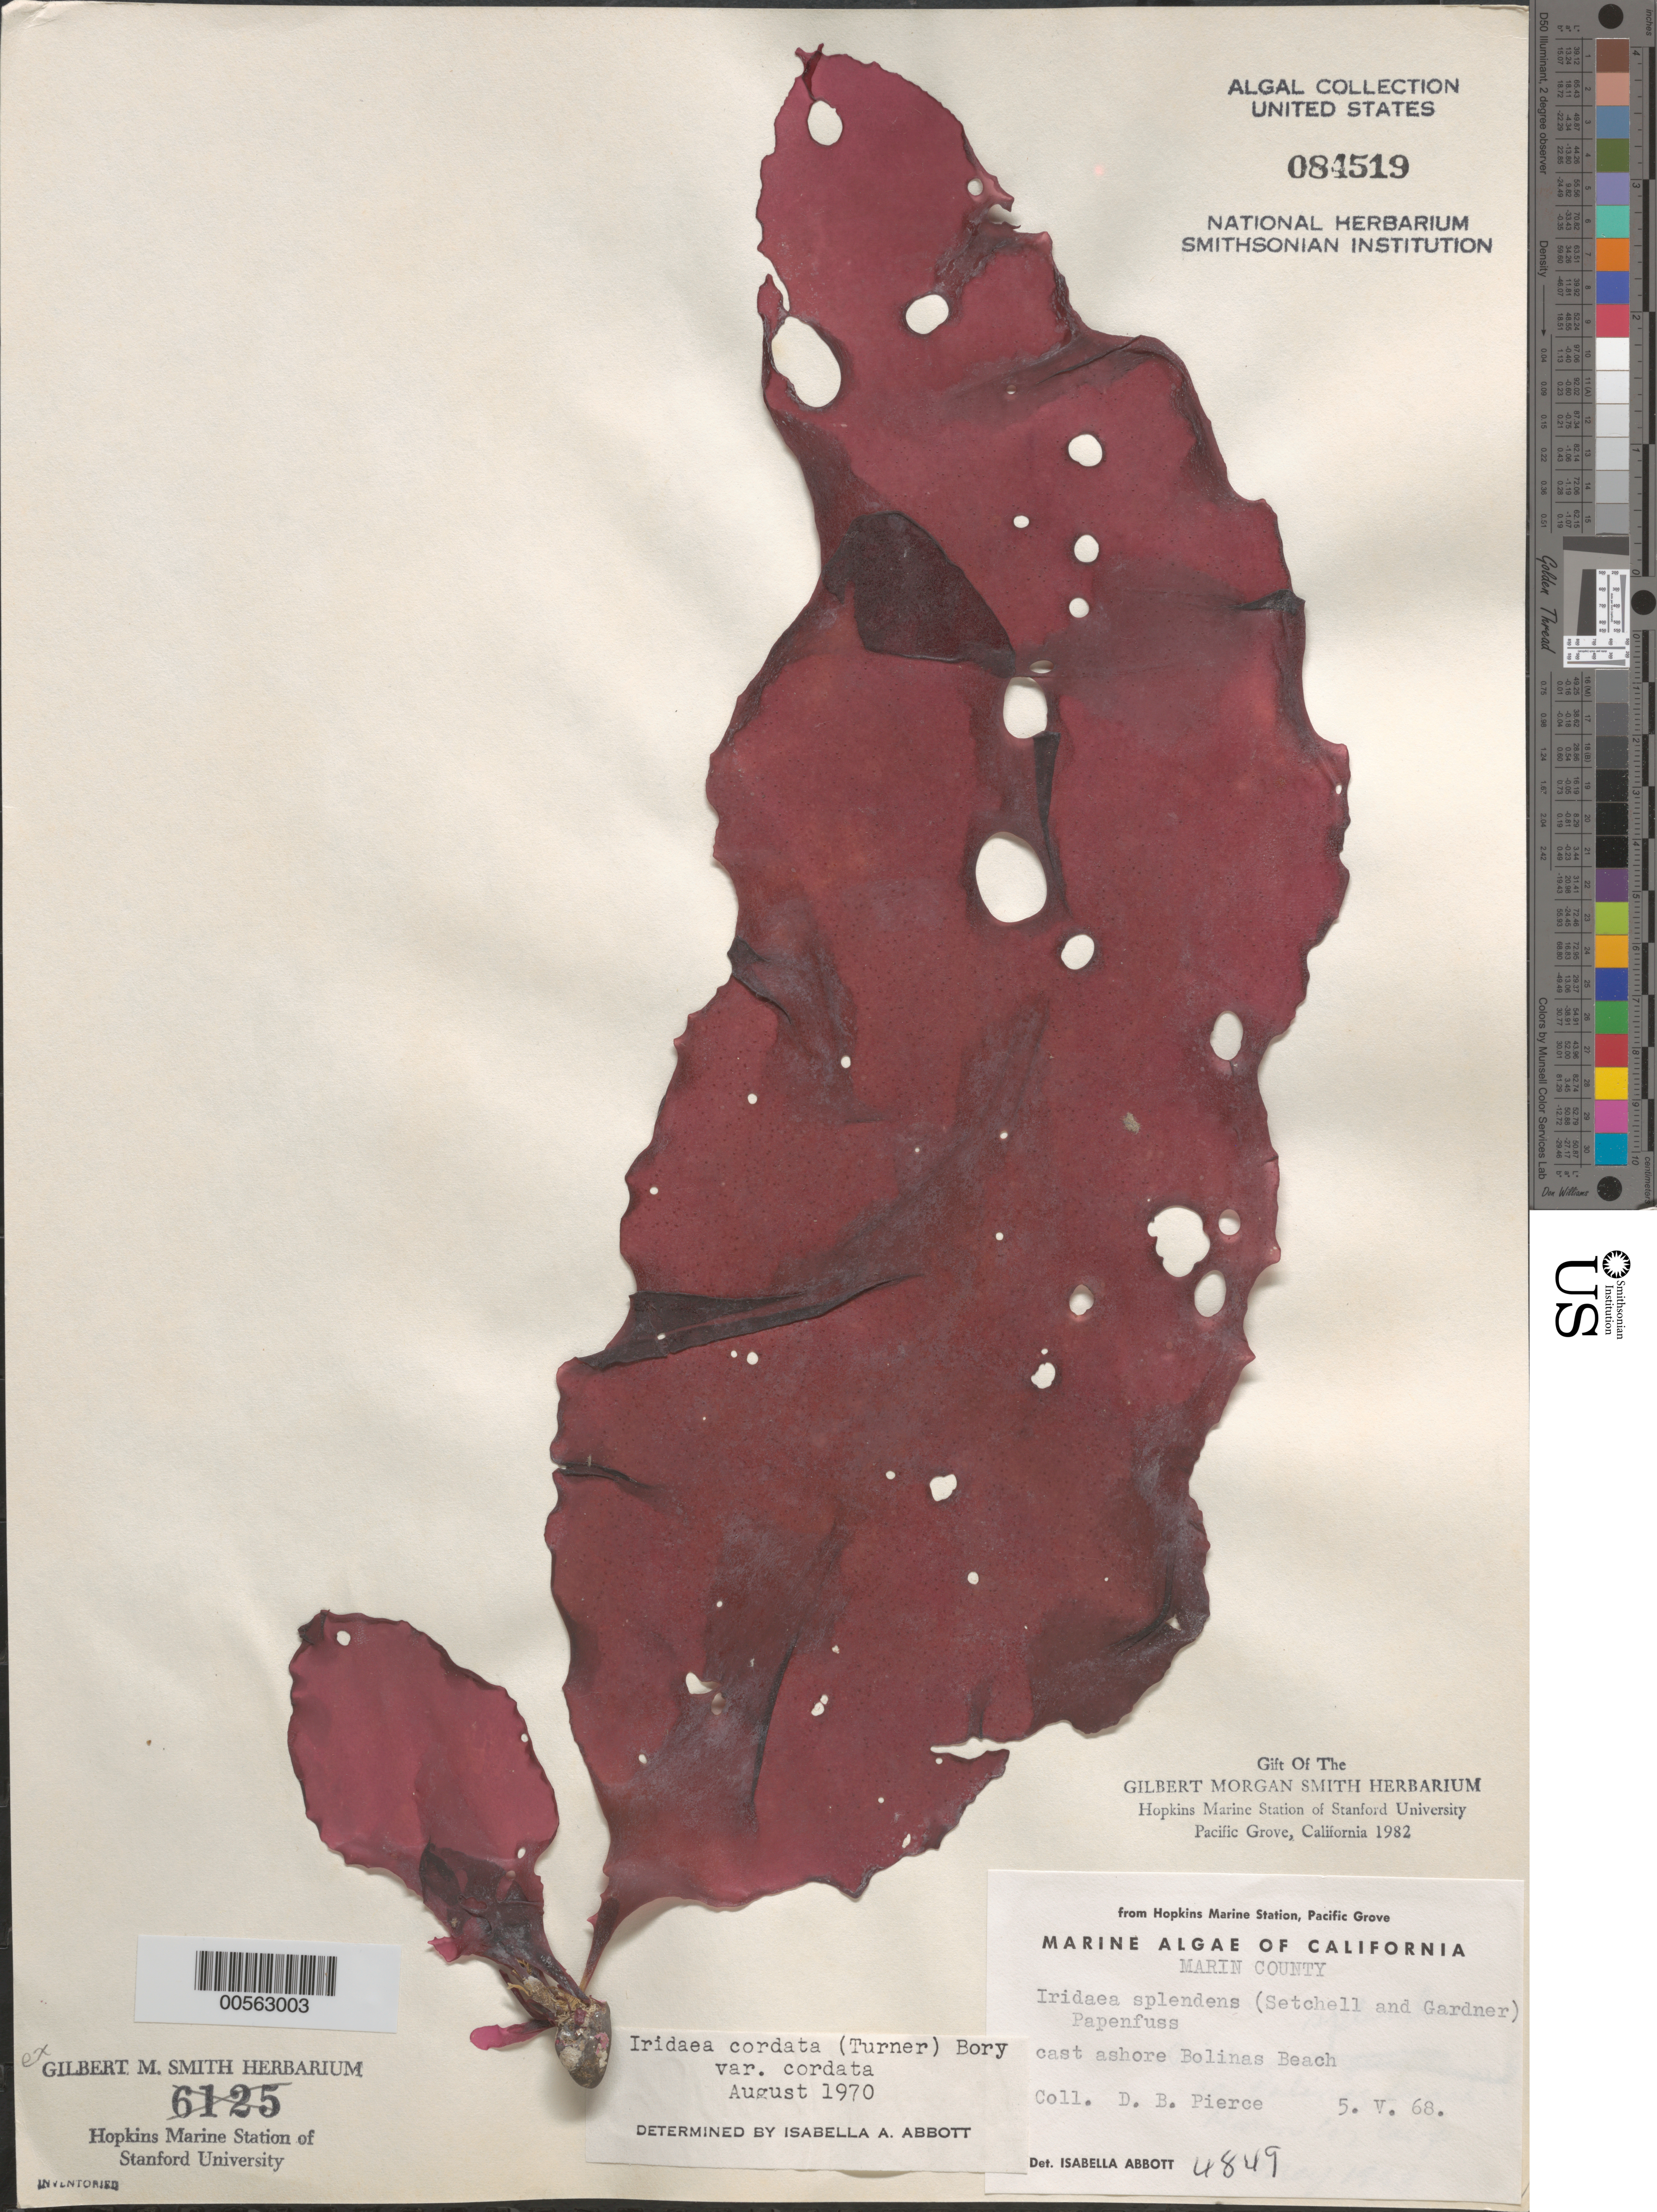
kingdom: Plantae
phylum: Rhodophyta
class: Florideophyceae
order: Gigartinales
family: Gigartinaceae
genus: Iridaea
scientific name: Iridaea cordata var. cordata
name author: (Turner) Bory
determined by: Abbott, Isabella A.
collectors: D. Pierce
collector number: IAA 4849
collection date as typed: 05 May 1968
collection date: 1968-05-05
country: United States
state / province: California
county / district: Marin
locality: Bolinas Beach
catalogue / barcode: US 84519